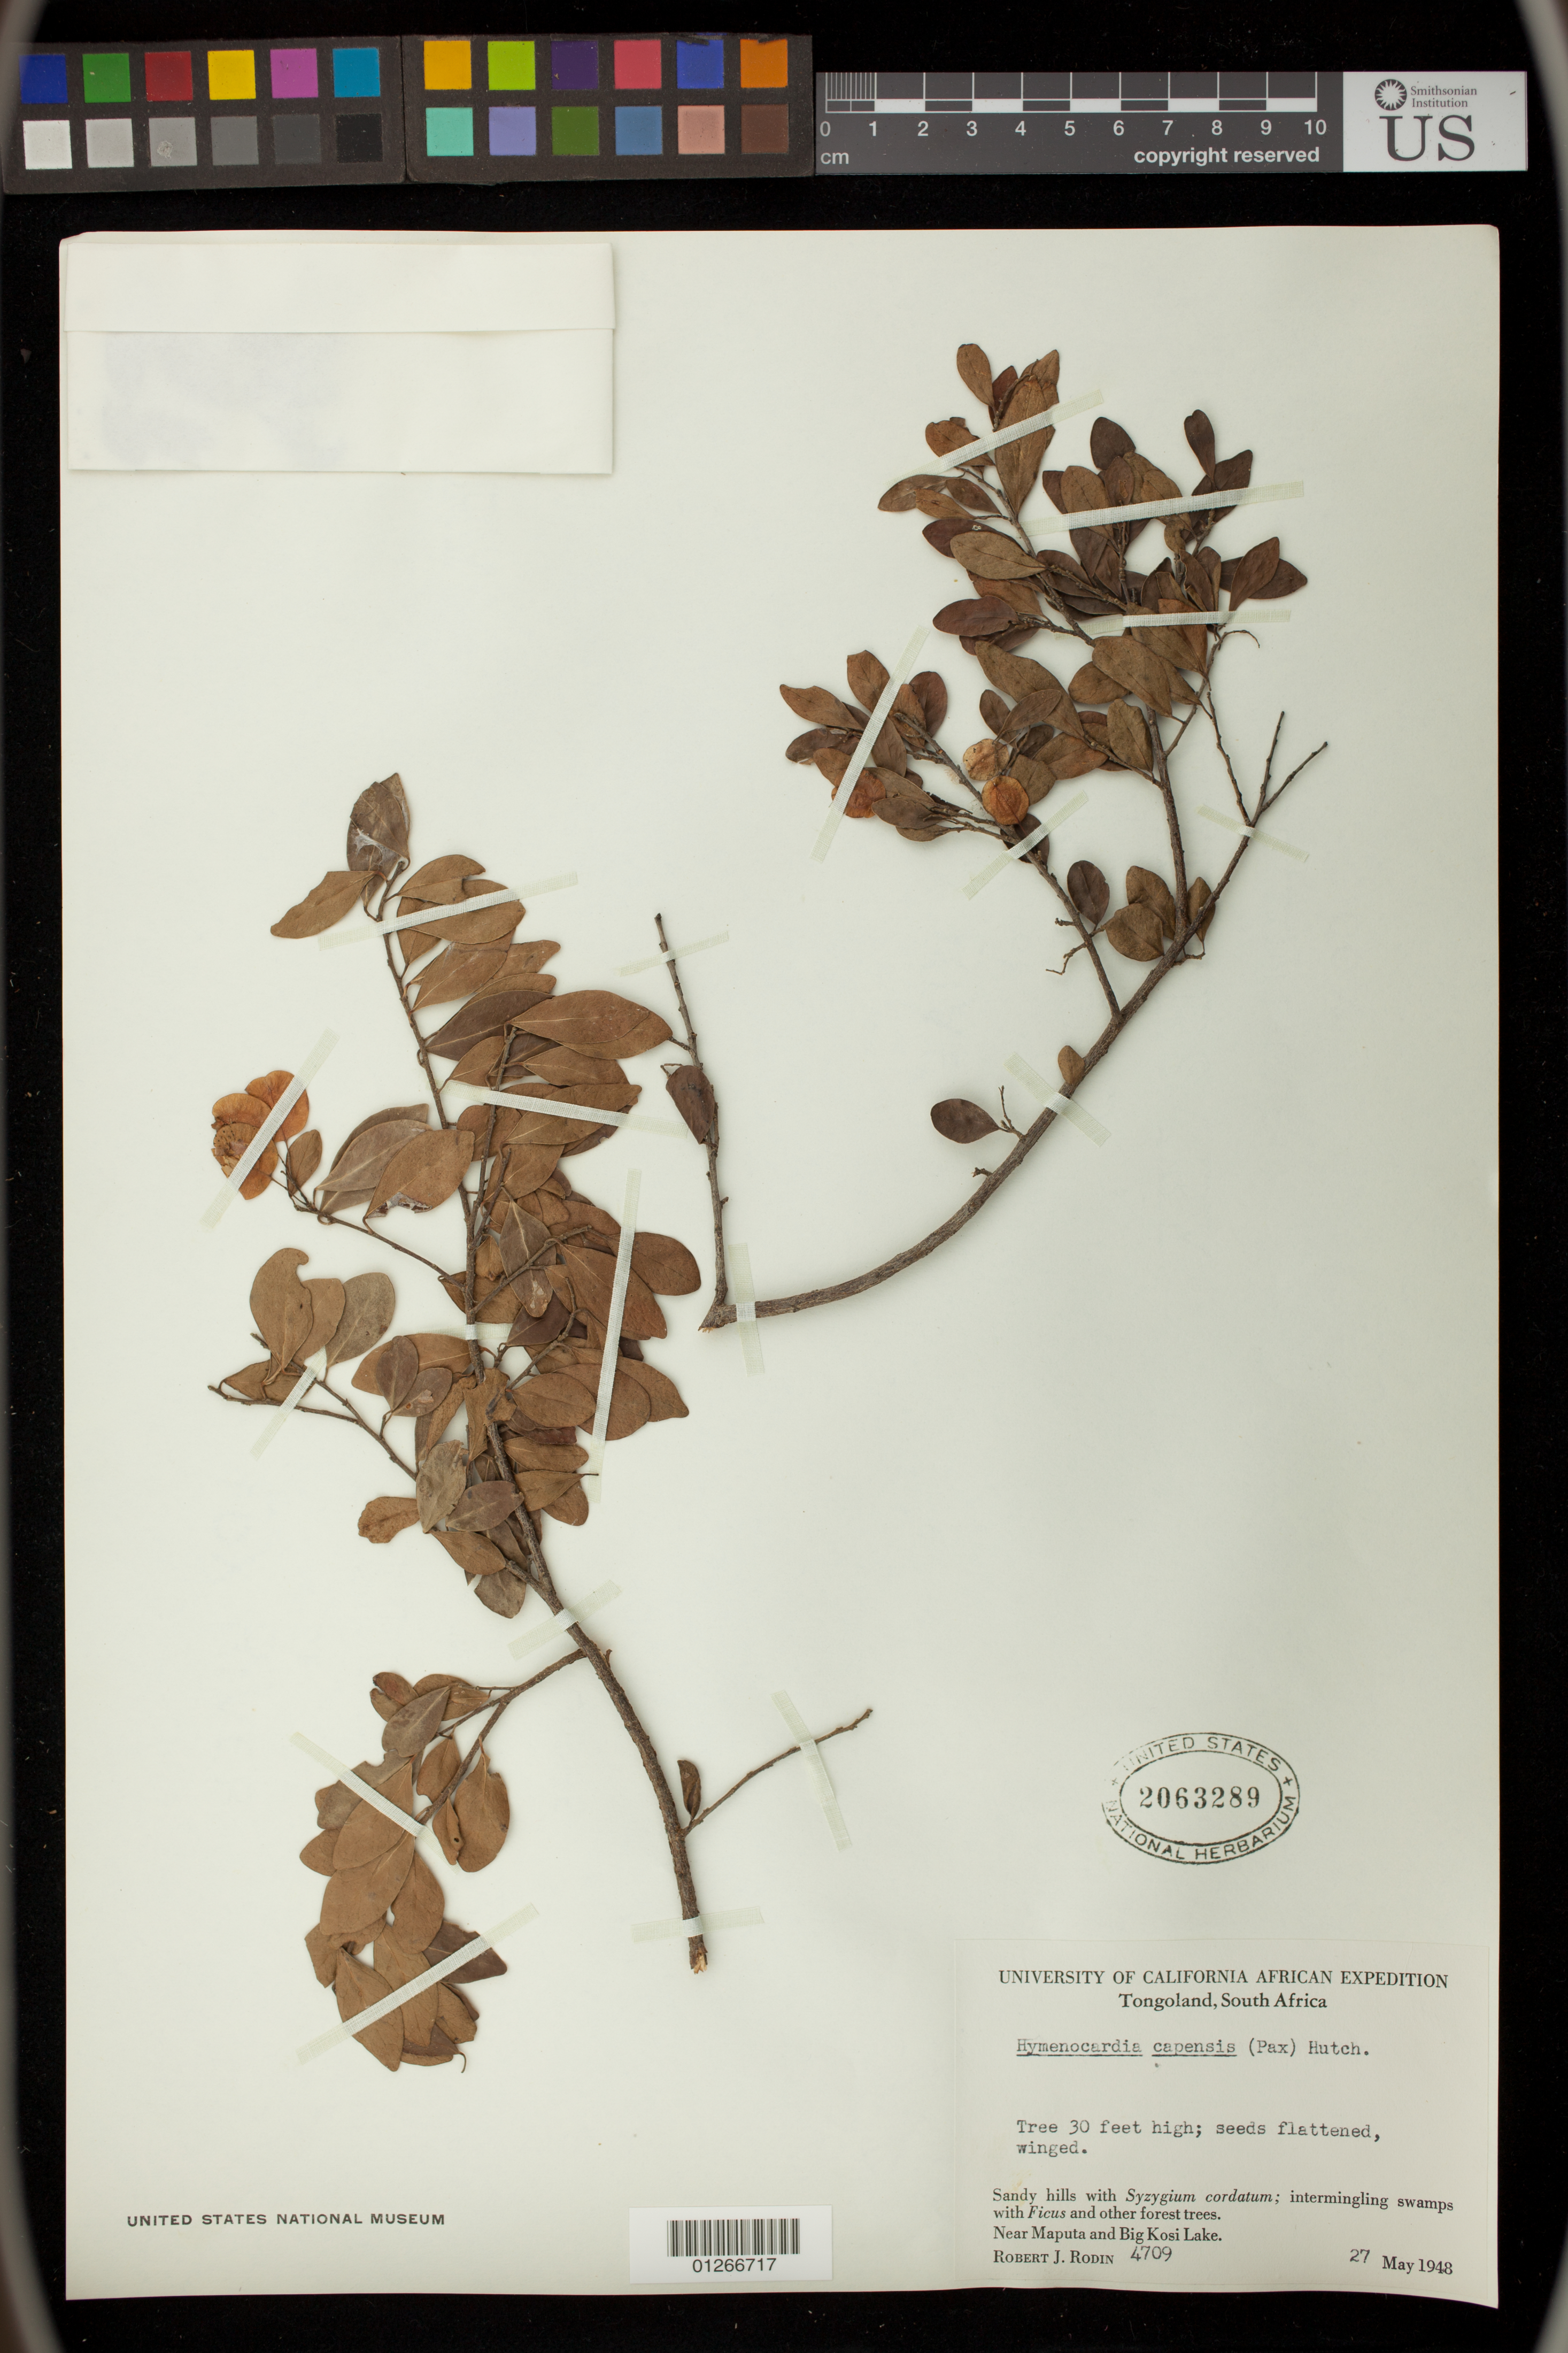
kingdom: Plantae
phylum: Tracheophyta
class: Magnoliopsida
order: Malpighiales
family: Phyllanthaceae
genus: Hymenocardia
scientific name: Hymenocardia capensis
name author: (Pax) Hutch.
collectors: R. J. Rodin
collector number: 4709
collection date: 1948-05-27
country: South Africa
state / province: KwaZulu-Natal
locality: Near Maputa and Big Kosi Lake. Tongoland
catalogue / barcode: US 2063289